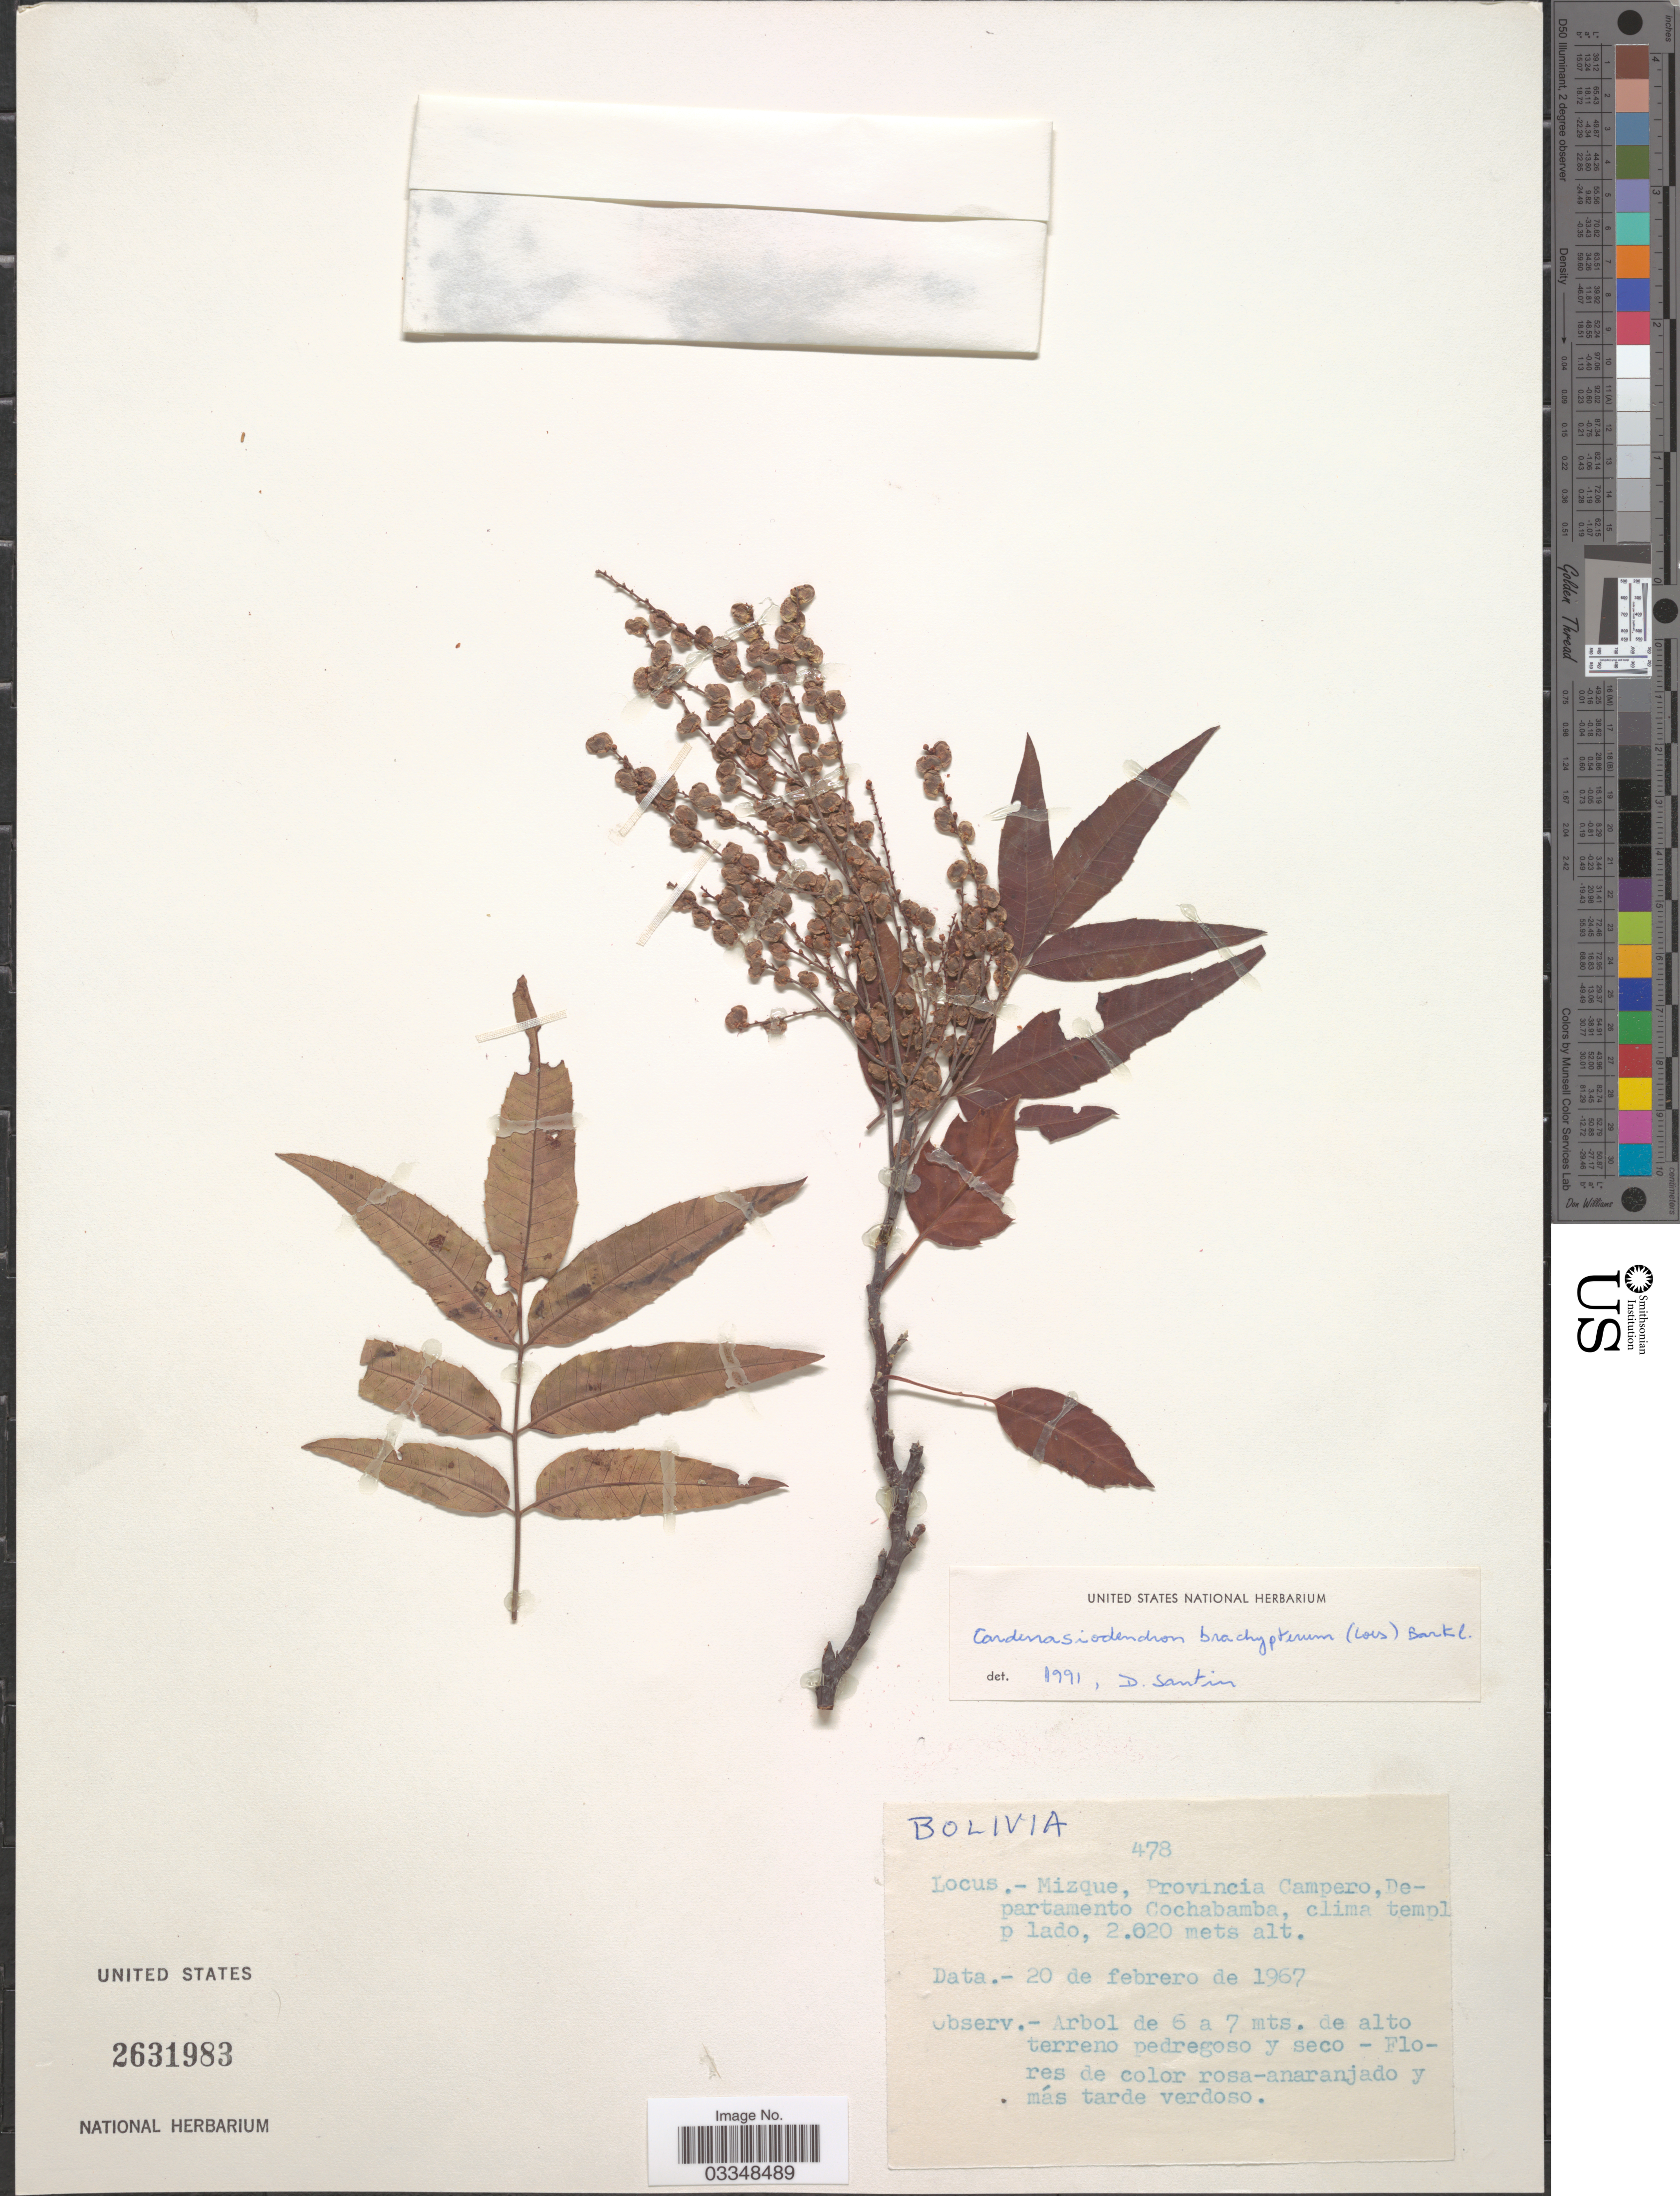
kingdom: Plantae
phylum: Tracheophyta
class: Magnoliopsida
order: Sapindales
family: Anacardiaceae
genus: Cardenasiodendron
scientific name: Cardenasiodendron brachypterum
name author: (Loes.) F.A. Barkley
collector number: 478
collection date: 1967-02-20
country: Bolivia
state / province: Cochabamba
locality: Mizque, Provincia Campero, Departamento Cochabamba.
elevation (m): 2020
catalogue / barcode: US 2631983